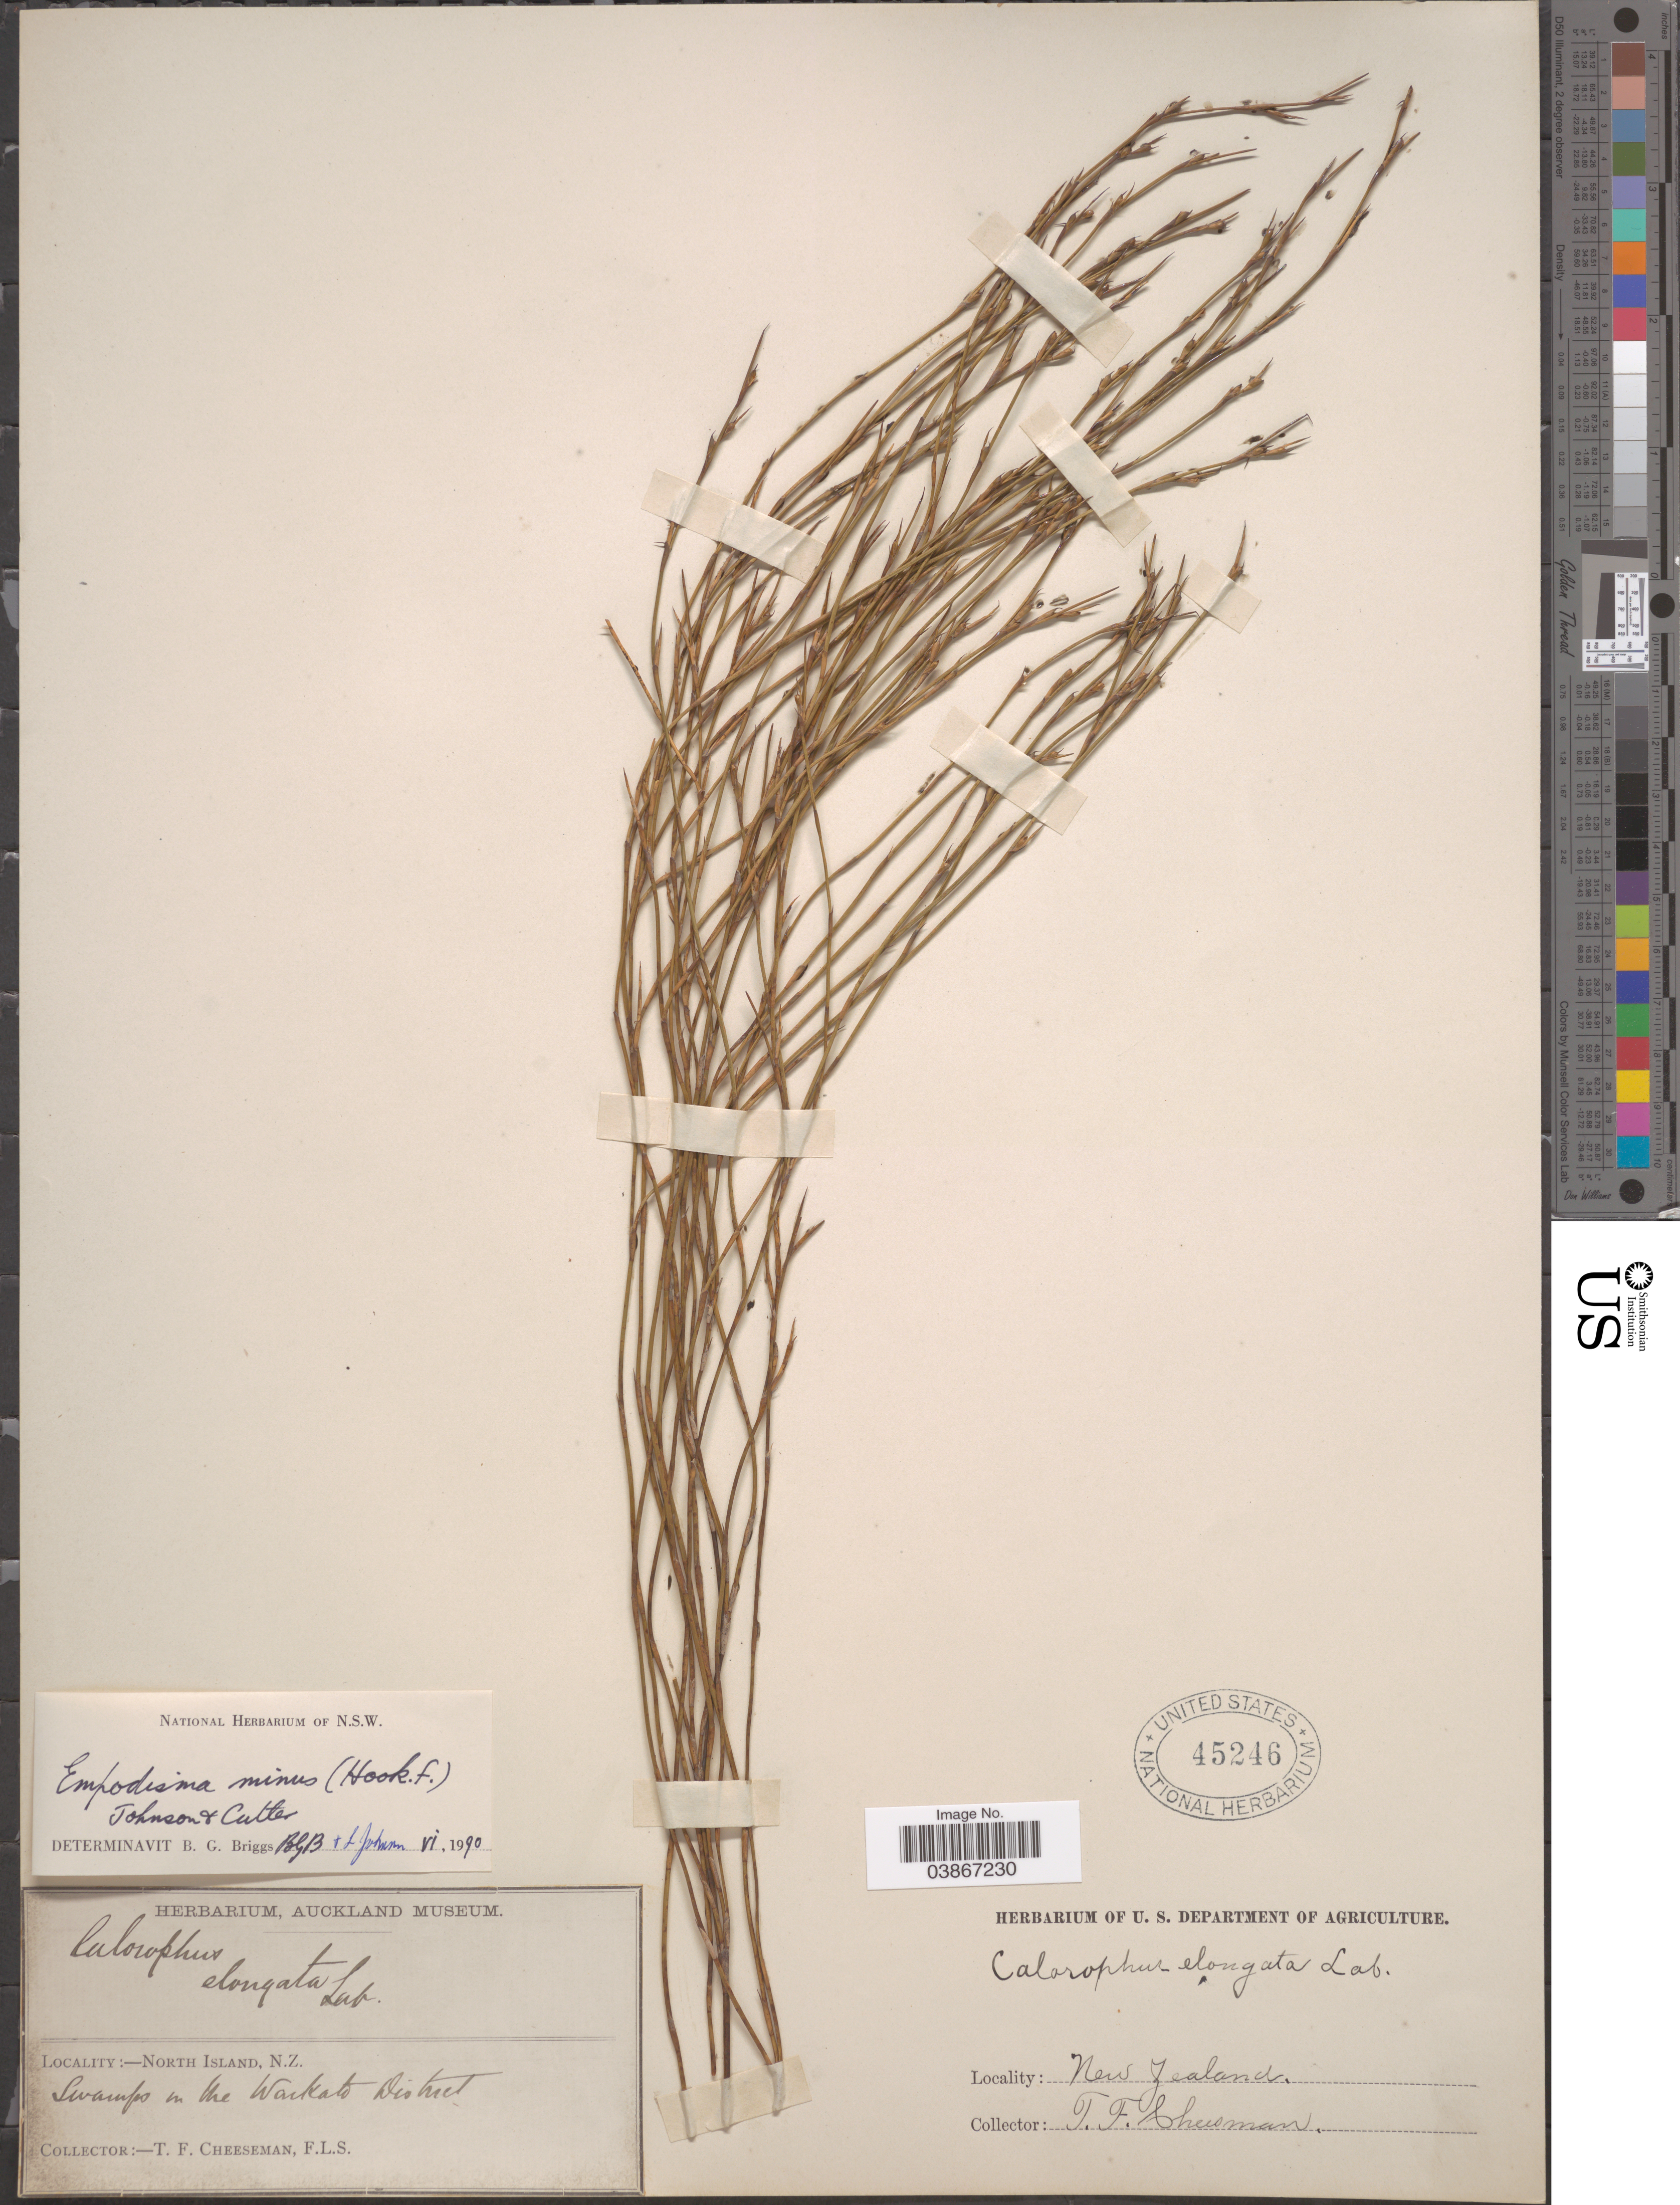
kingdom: Plantae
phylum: Tracheophyta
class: Liliopsida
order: Poales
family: Restionaceae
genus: Hypolaena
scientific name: Hypolaena elongata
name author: (Labill.) Mast.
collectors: T. F. Cheeseman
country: New Zealand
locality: North Island. The Warkats District.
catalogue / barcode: US 45246